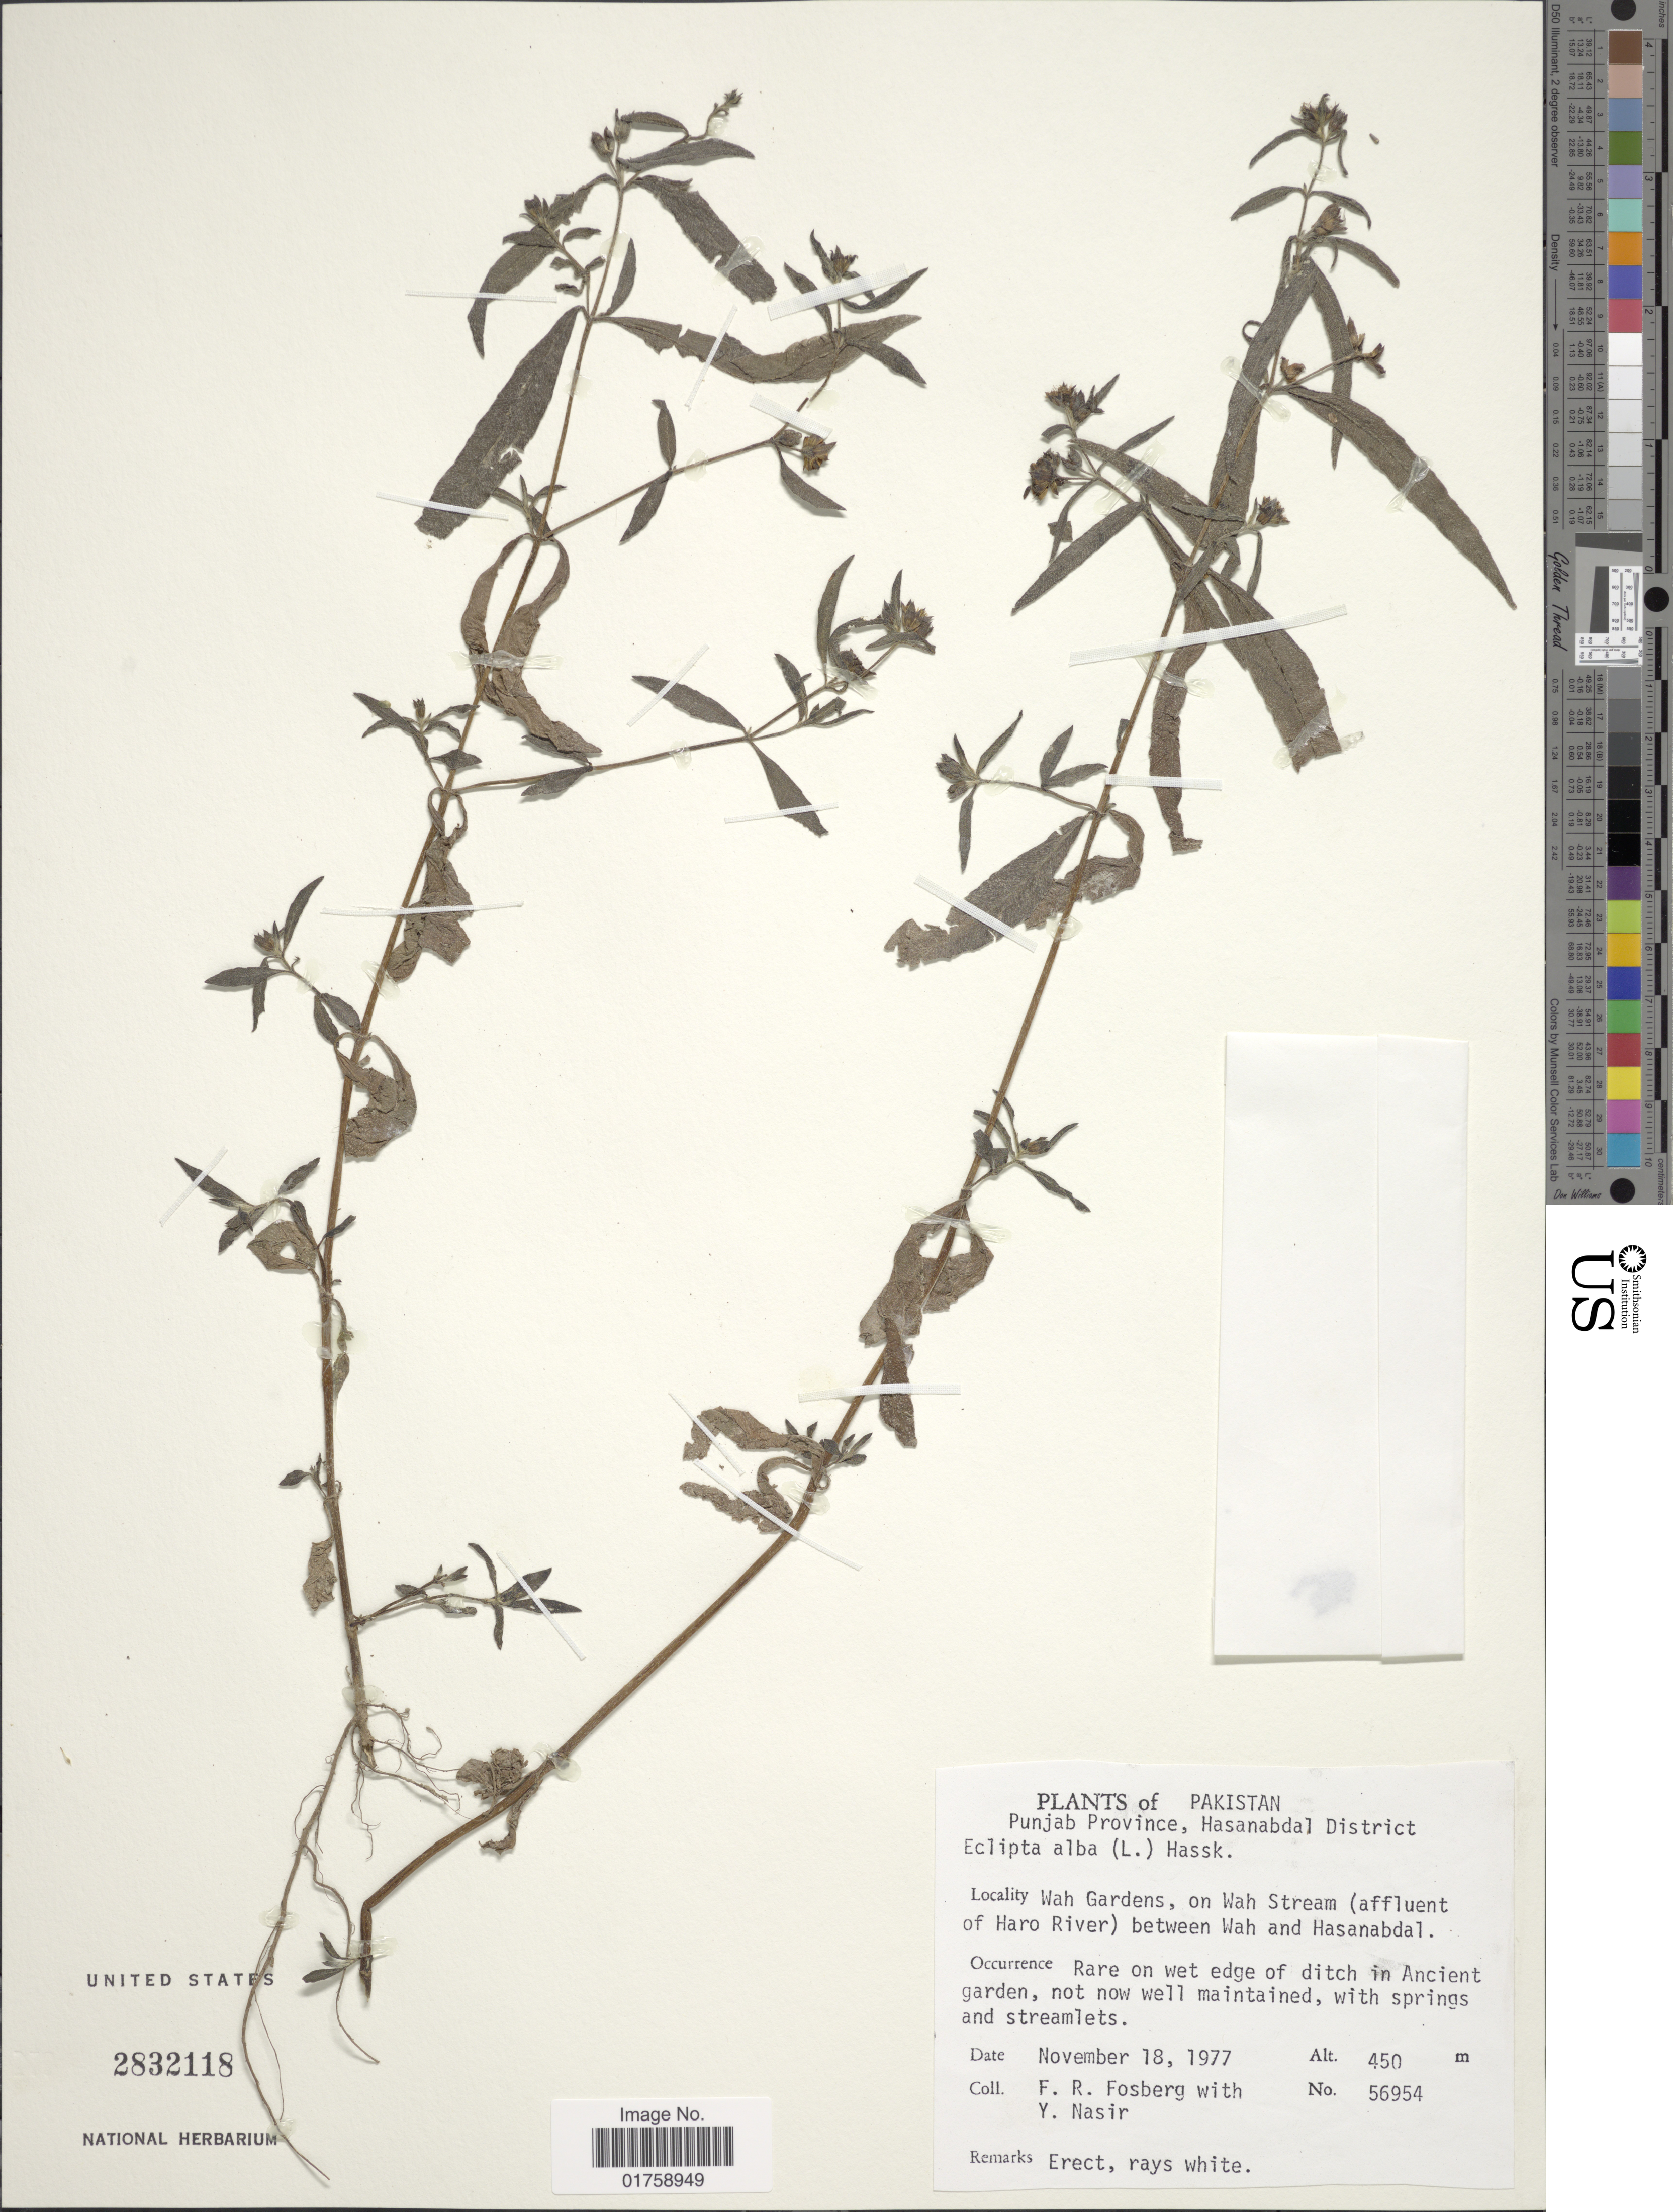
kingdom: Plantae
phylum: Tracheophyta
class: Magnoliopsida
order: Asterales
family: Asteraceae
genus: Eclipta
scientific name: Eclipta alba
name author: (L.) Hassk.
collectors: F. R. Fosberg & Y. Nasir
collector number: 55954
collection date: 1977-11-18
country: Pakistan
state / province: Punjab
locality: Pakistan. Punjab Province, Hasanabdal District. Wah Gardens, on Wah Stream (affluent of Haro River) between Wah and Hasanabdal. Rare on wet edge of ditch in Ancient garde, not now well maintained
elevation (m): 450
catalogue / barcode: US 2832118